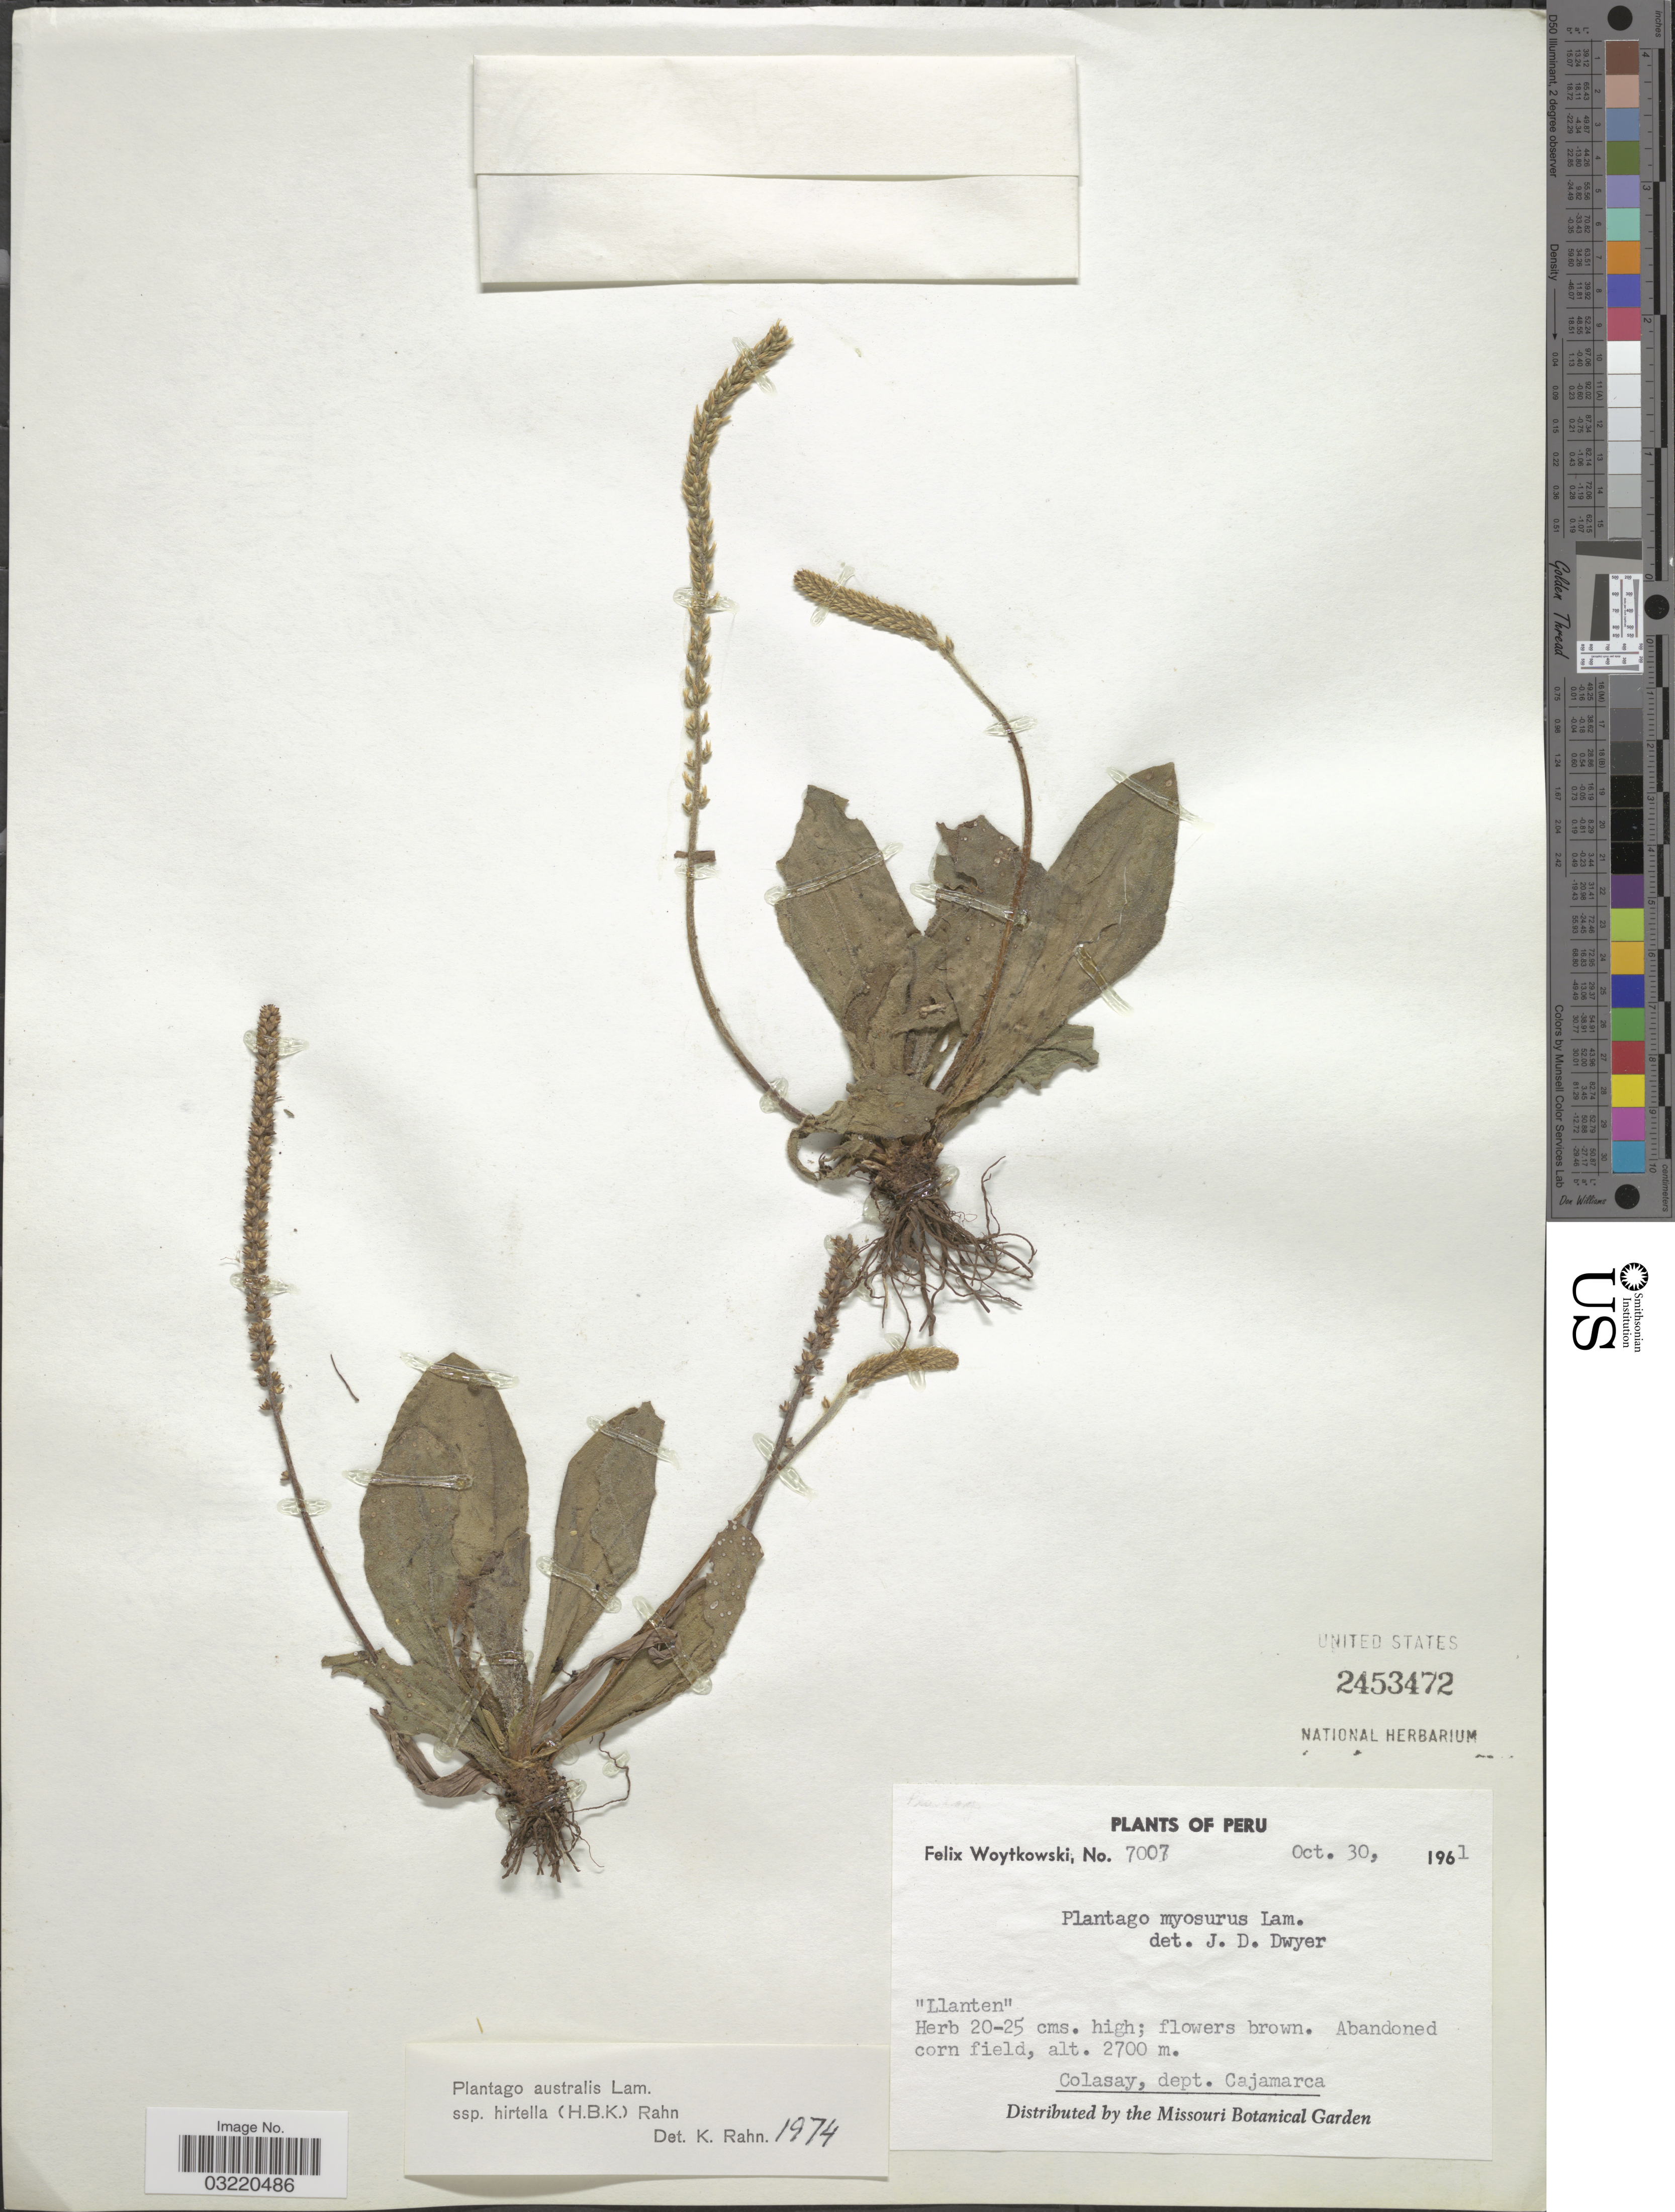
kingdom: Plantae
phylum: Tracheophyta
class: Magnoliopsida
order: Lamiales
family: Plantaginaceae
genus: Plantago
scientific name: Plantago australis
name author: Lam.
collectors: F. Woytkowski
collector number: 7007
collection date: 1961-10-30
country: Peru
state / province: Cajamarca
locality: Colasay, dept. Cajamarca.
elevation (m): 2700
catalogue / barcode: US 2453472